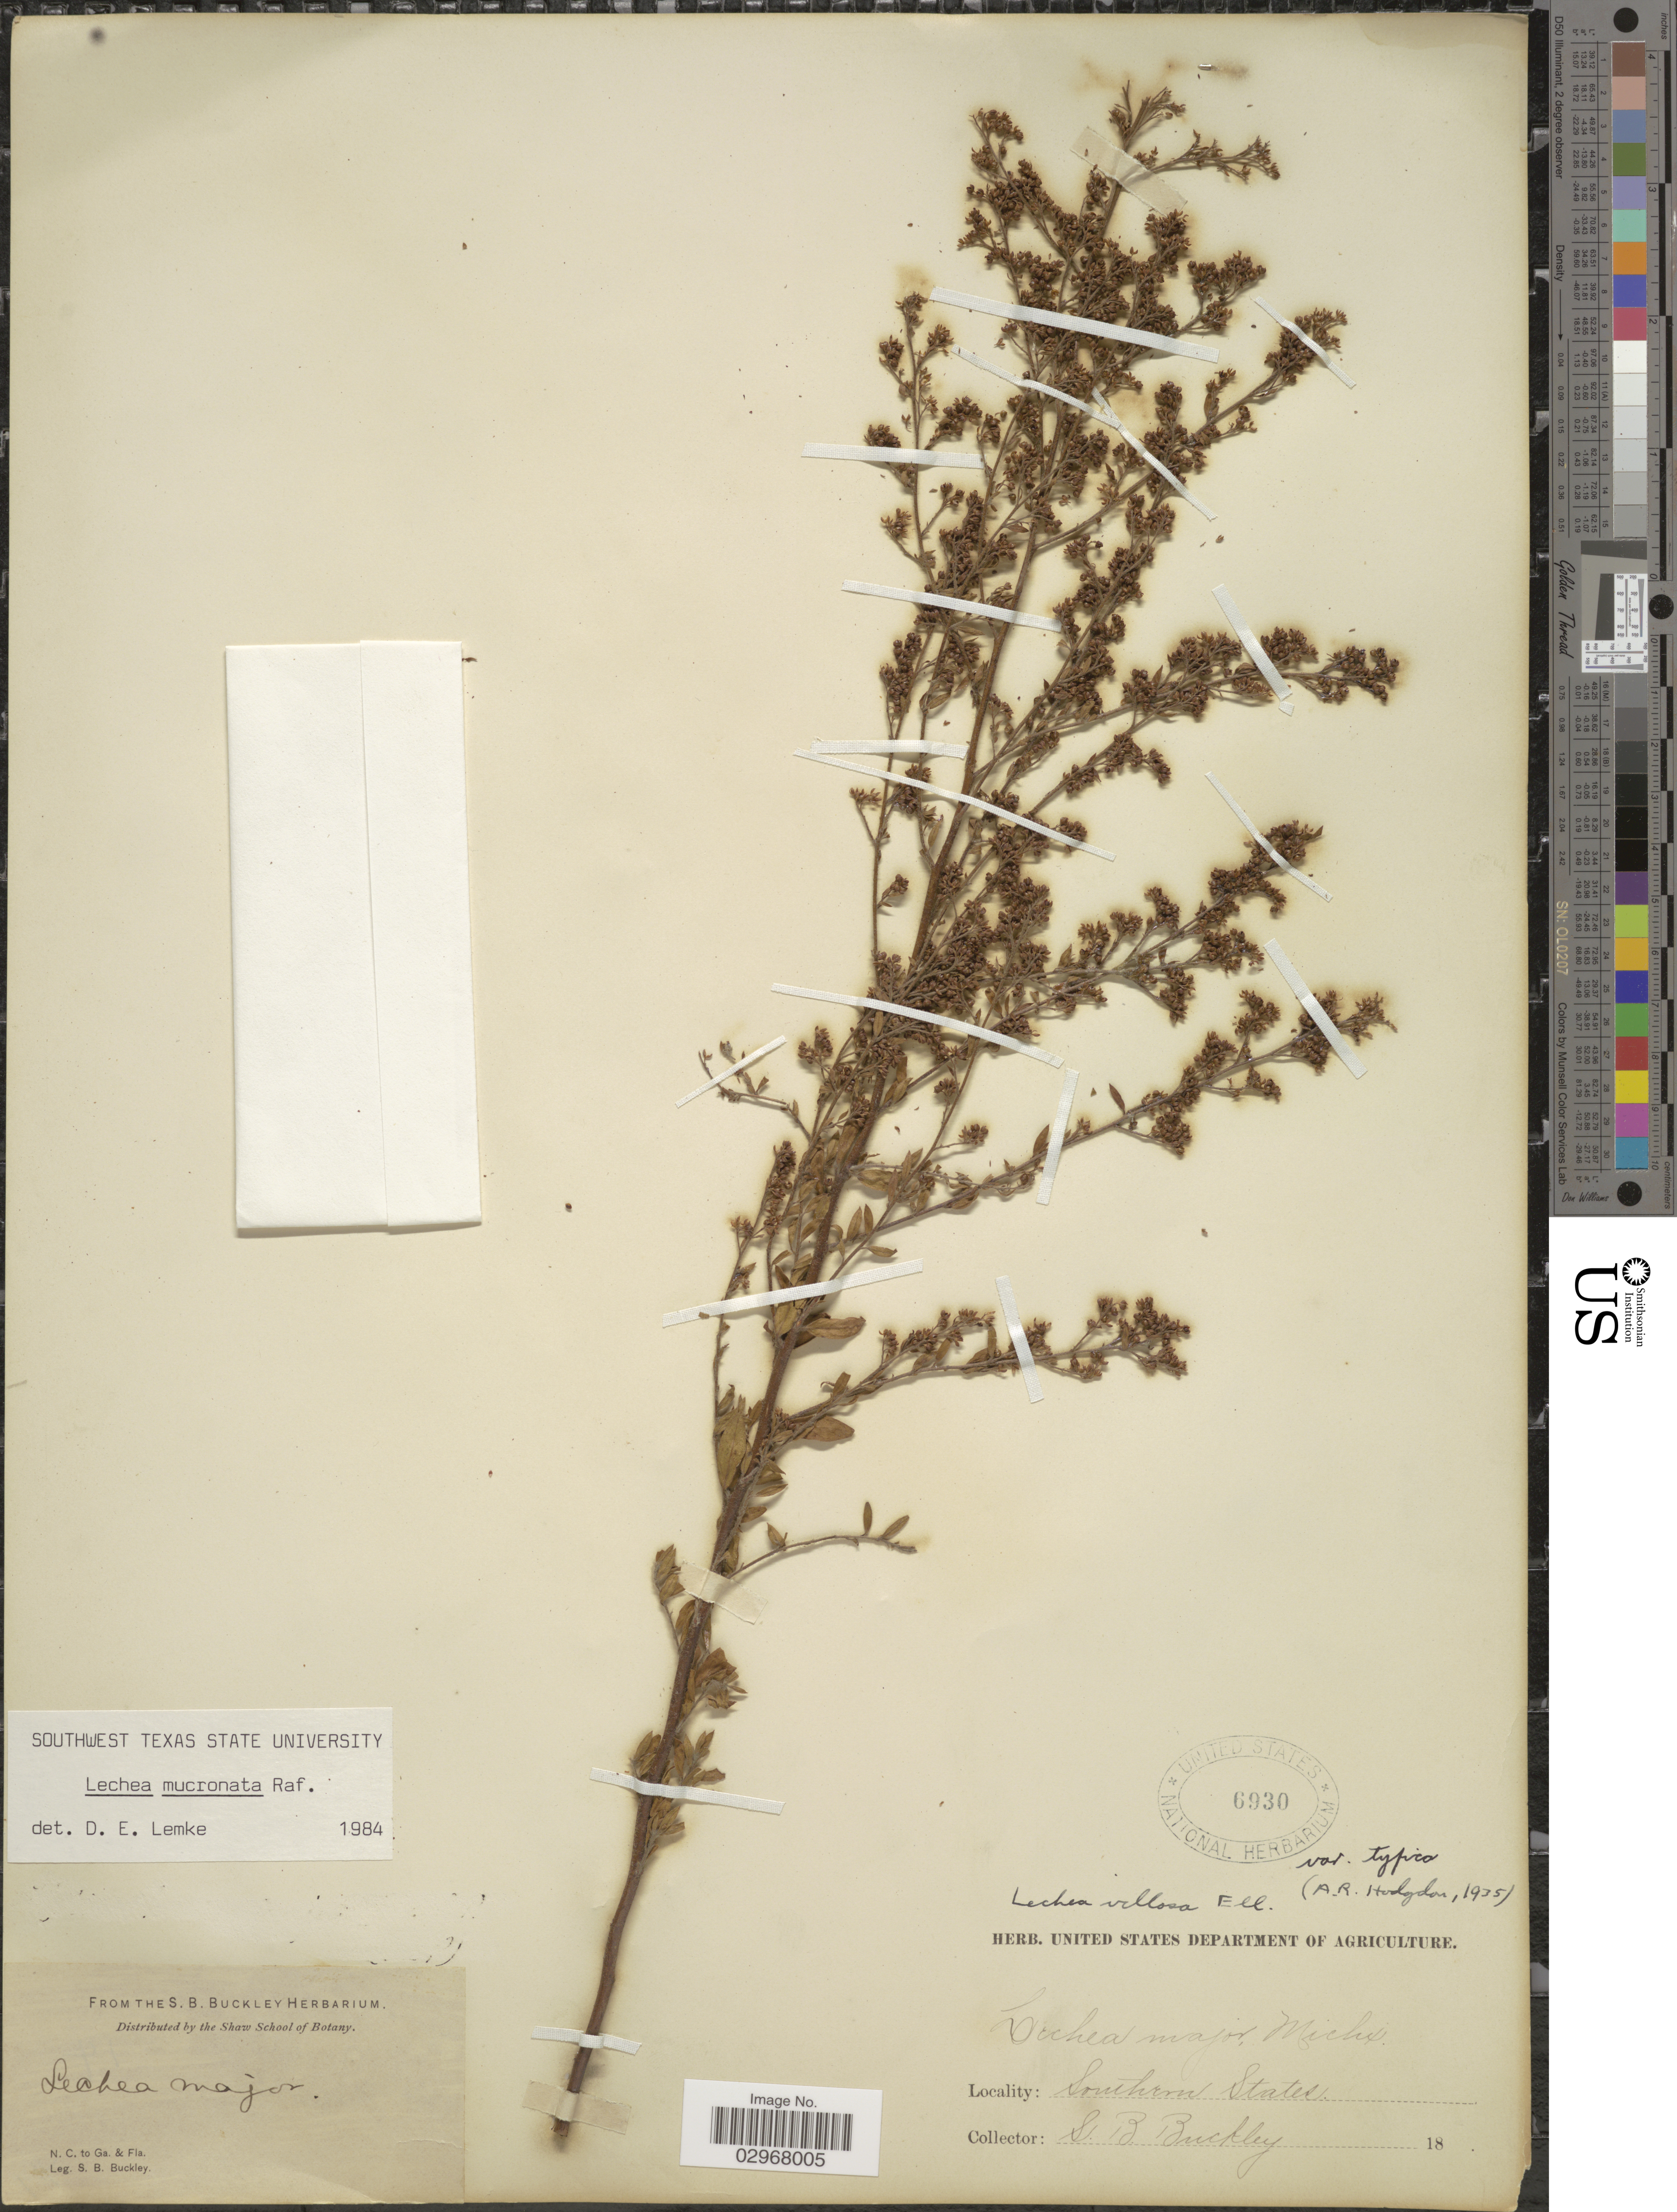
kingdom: Plantae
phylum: Tracheophyta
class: Magnoliopsida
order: Malvales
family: Cistaceae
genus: Lechea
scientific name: Lechea mucronata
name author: Raf.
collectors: S. B. Buckley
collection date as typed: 18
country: United States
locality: Southern States. N. C. to Ga. & Fla.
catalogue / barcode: US 6930